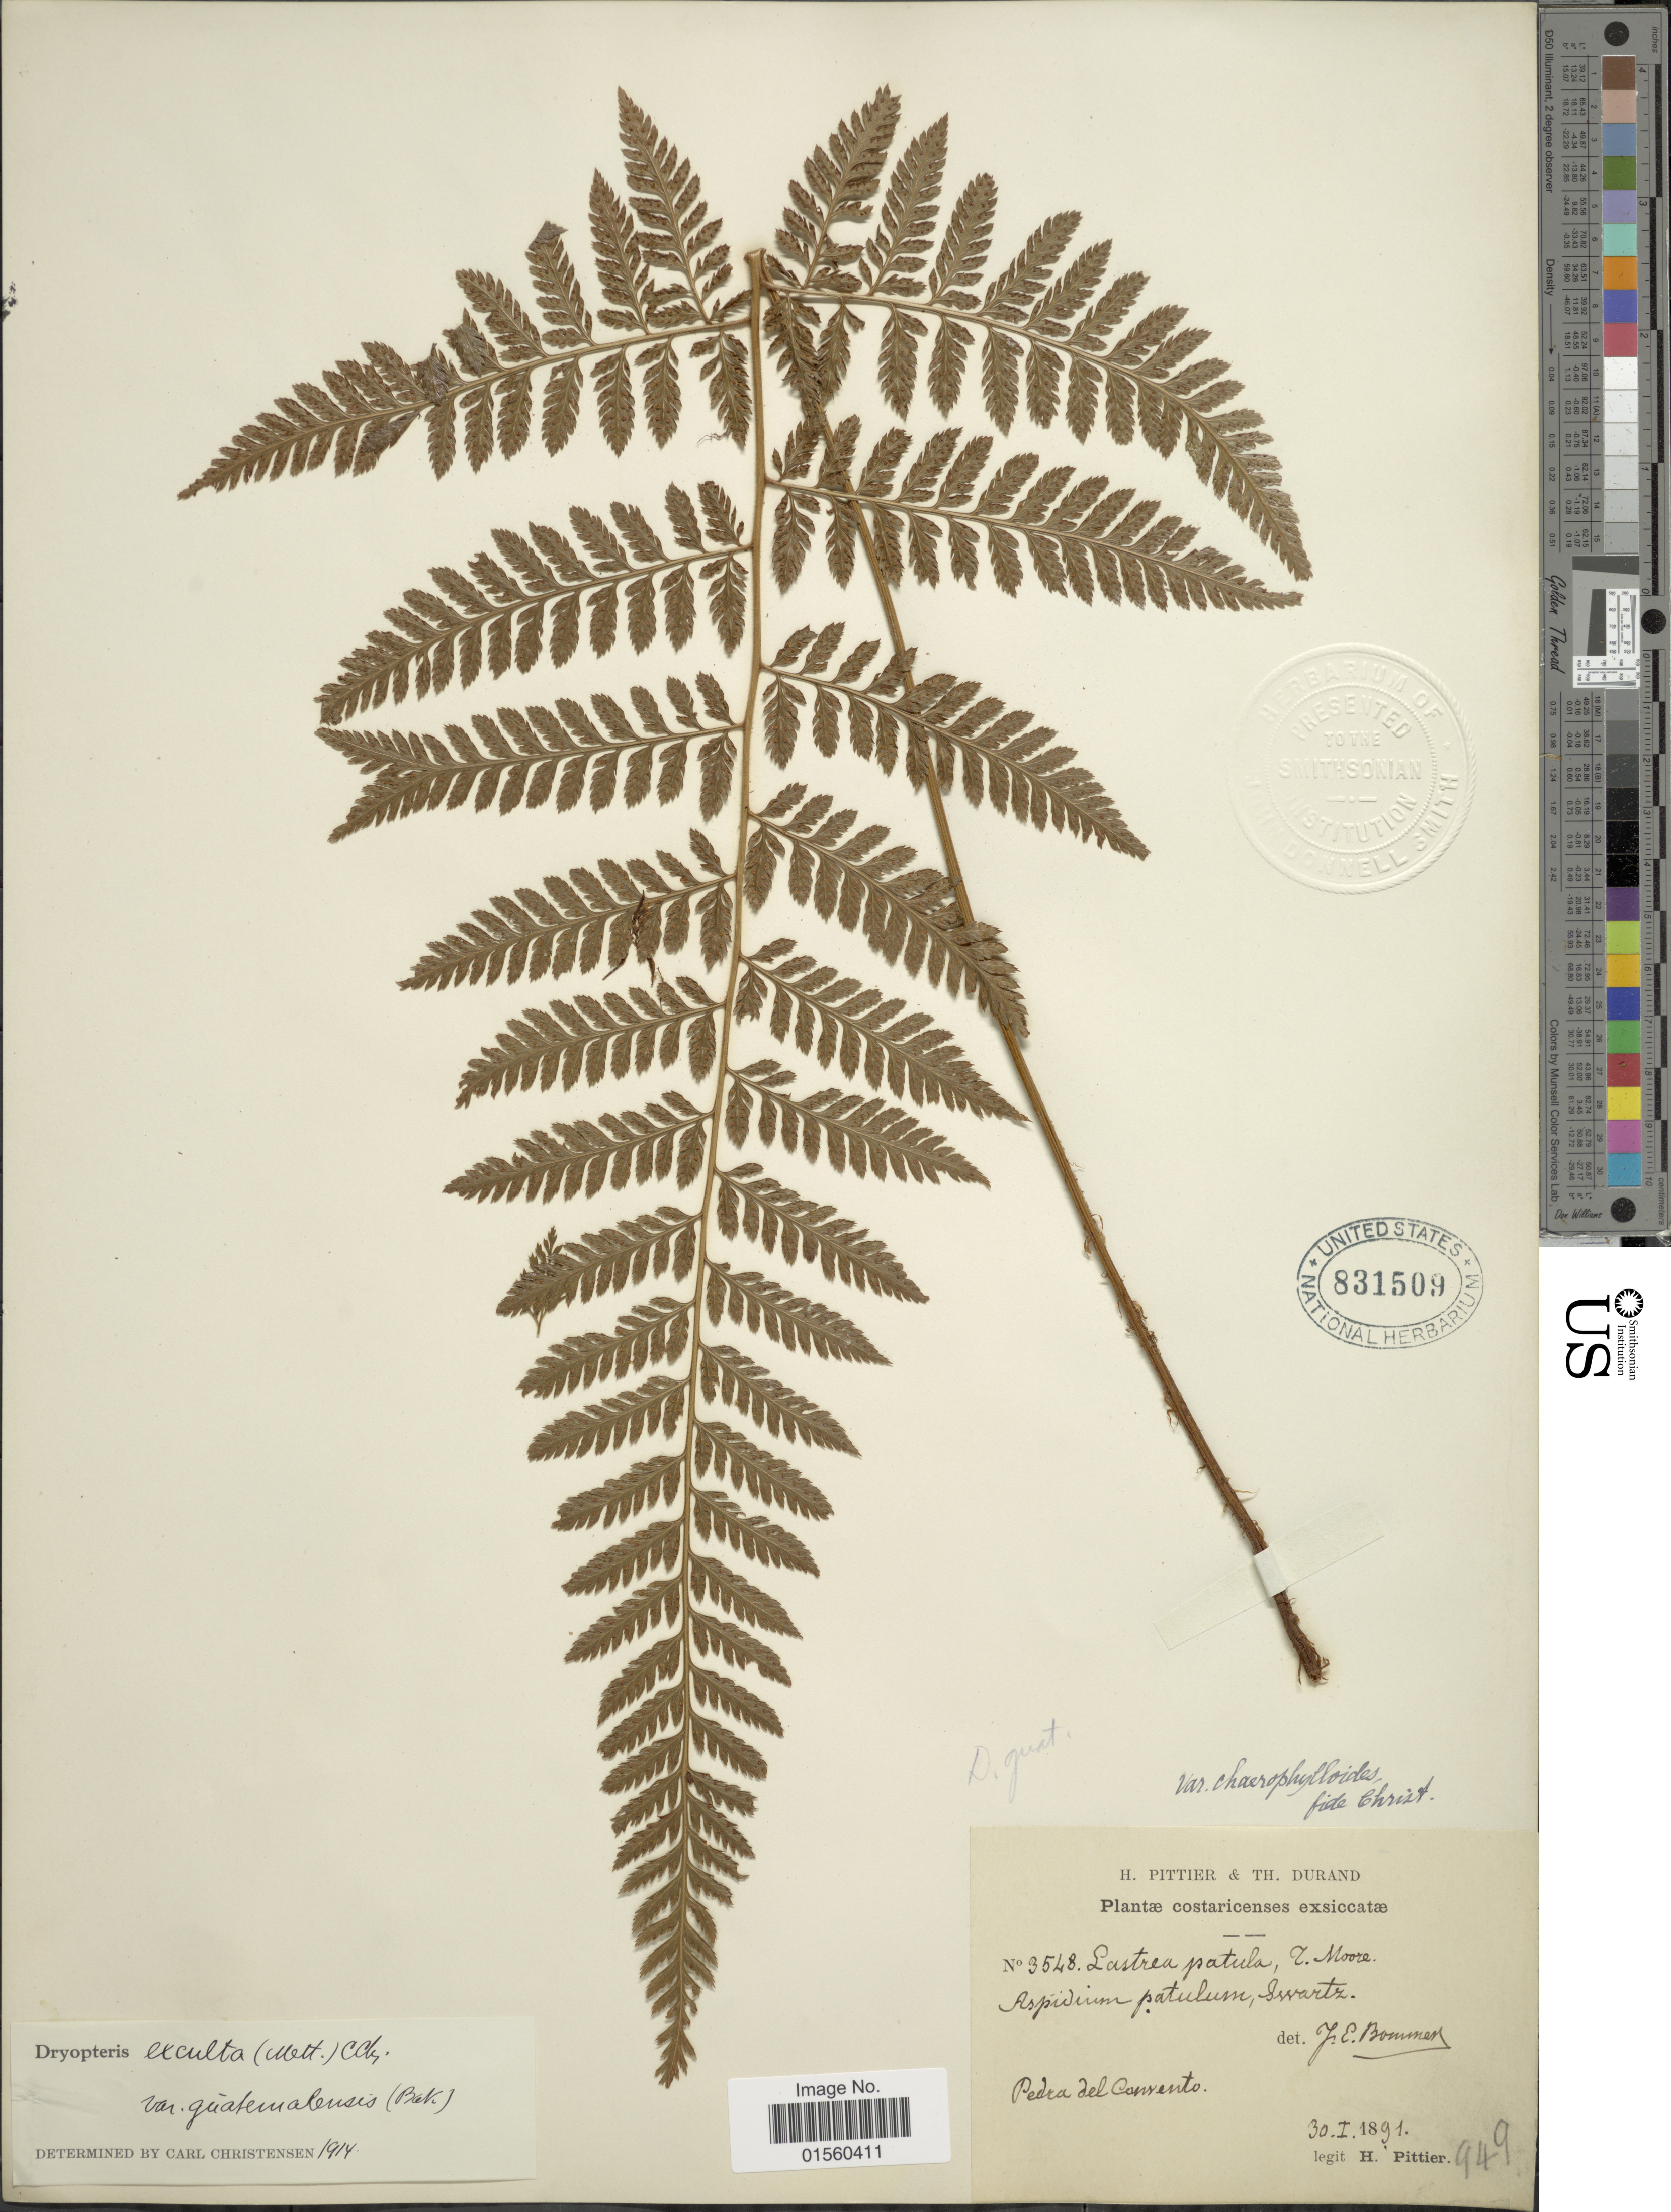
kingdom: Plantae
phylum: Tracheophyta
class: Polypodiopsida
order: Polypodiales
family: Dryopteridaceae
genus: Parapolystichum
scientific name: Parapolystichum excultum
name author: (Mett.) Labiak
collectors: H. F. Pittier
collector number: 3548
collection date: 1891-01-30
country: Costa Rica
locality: Pedra del Convento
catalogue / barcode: US 831509